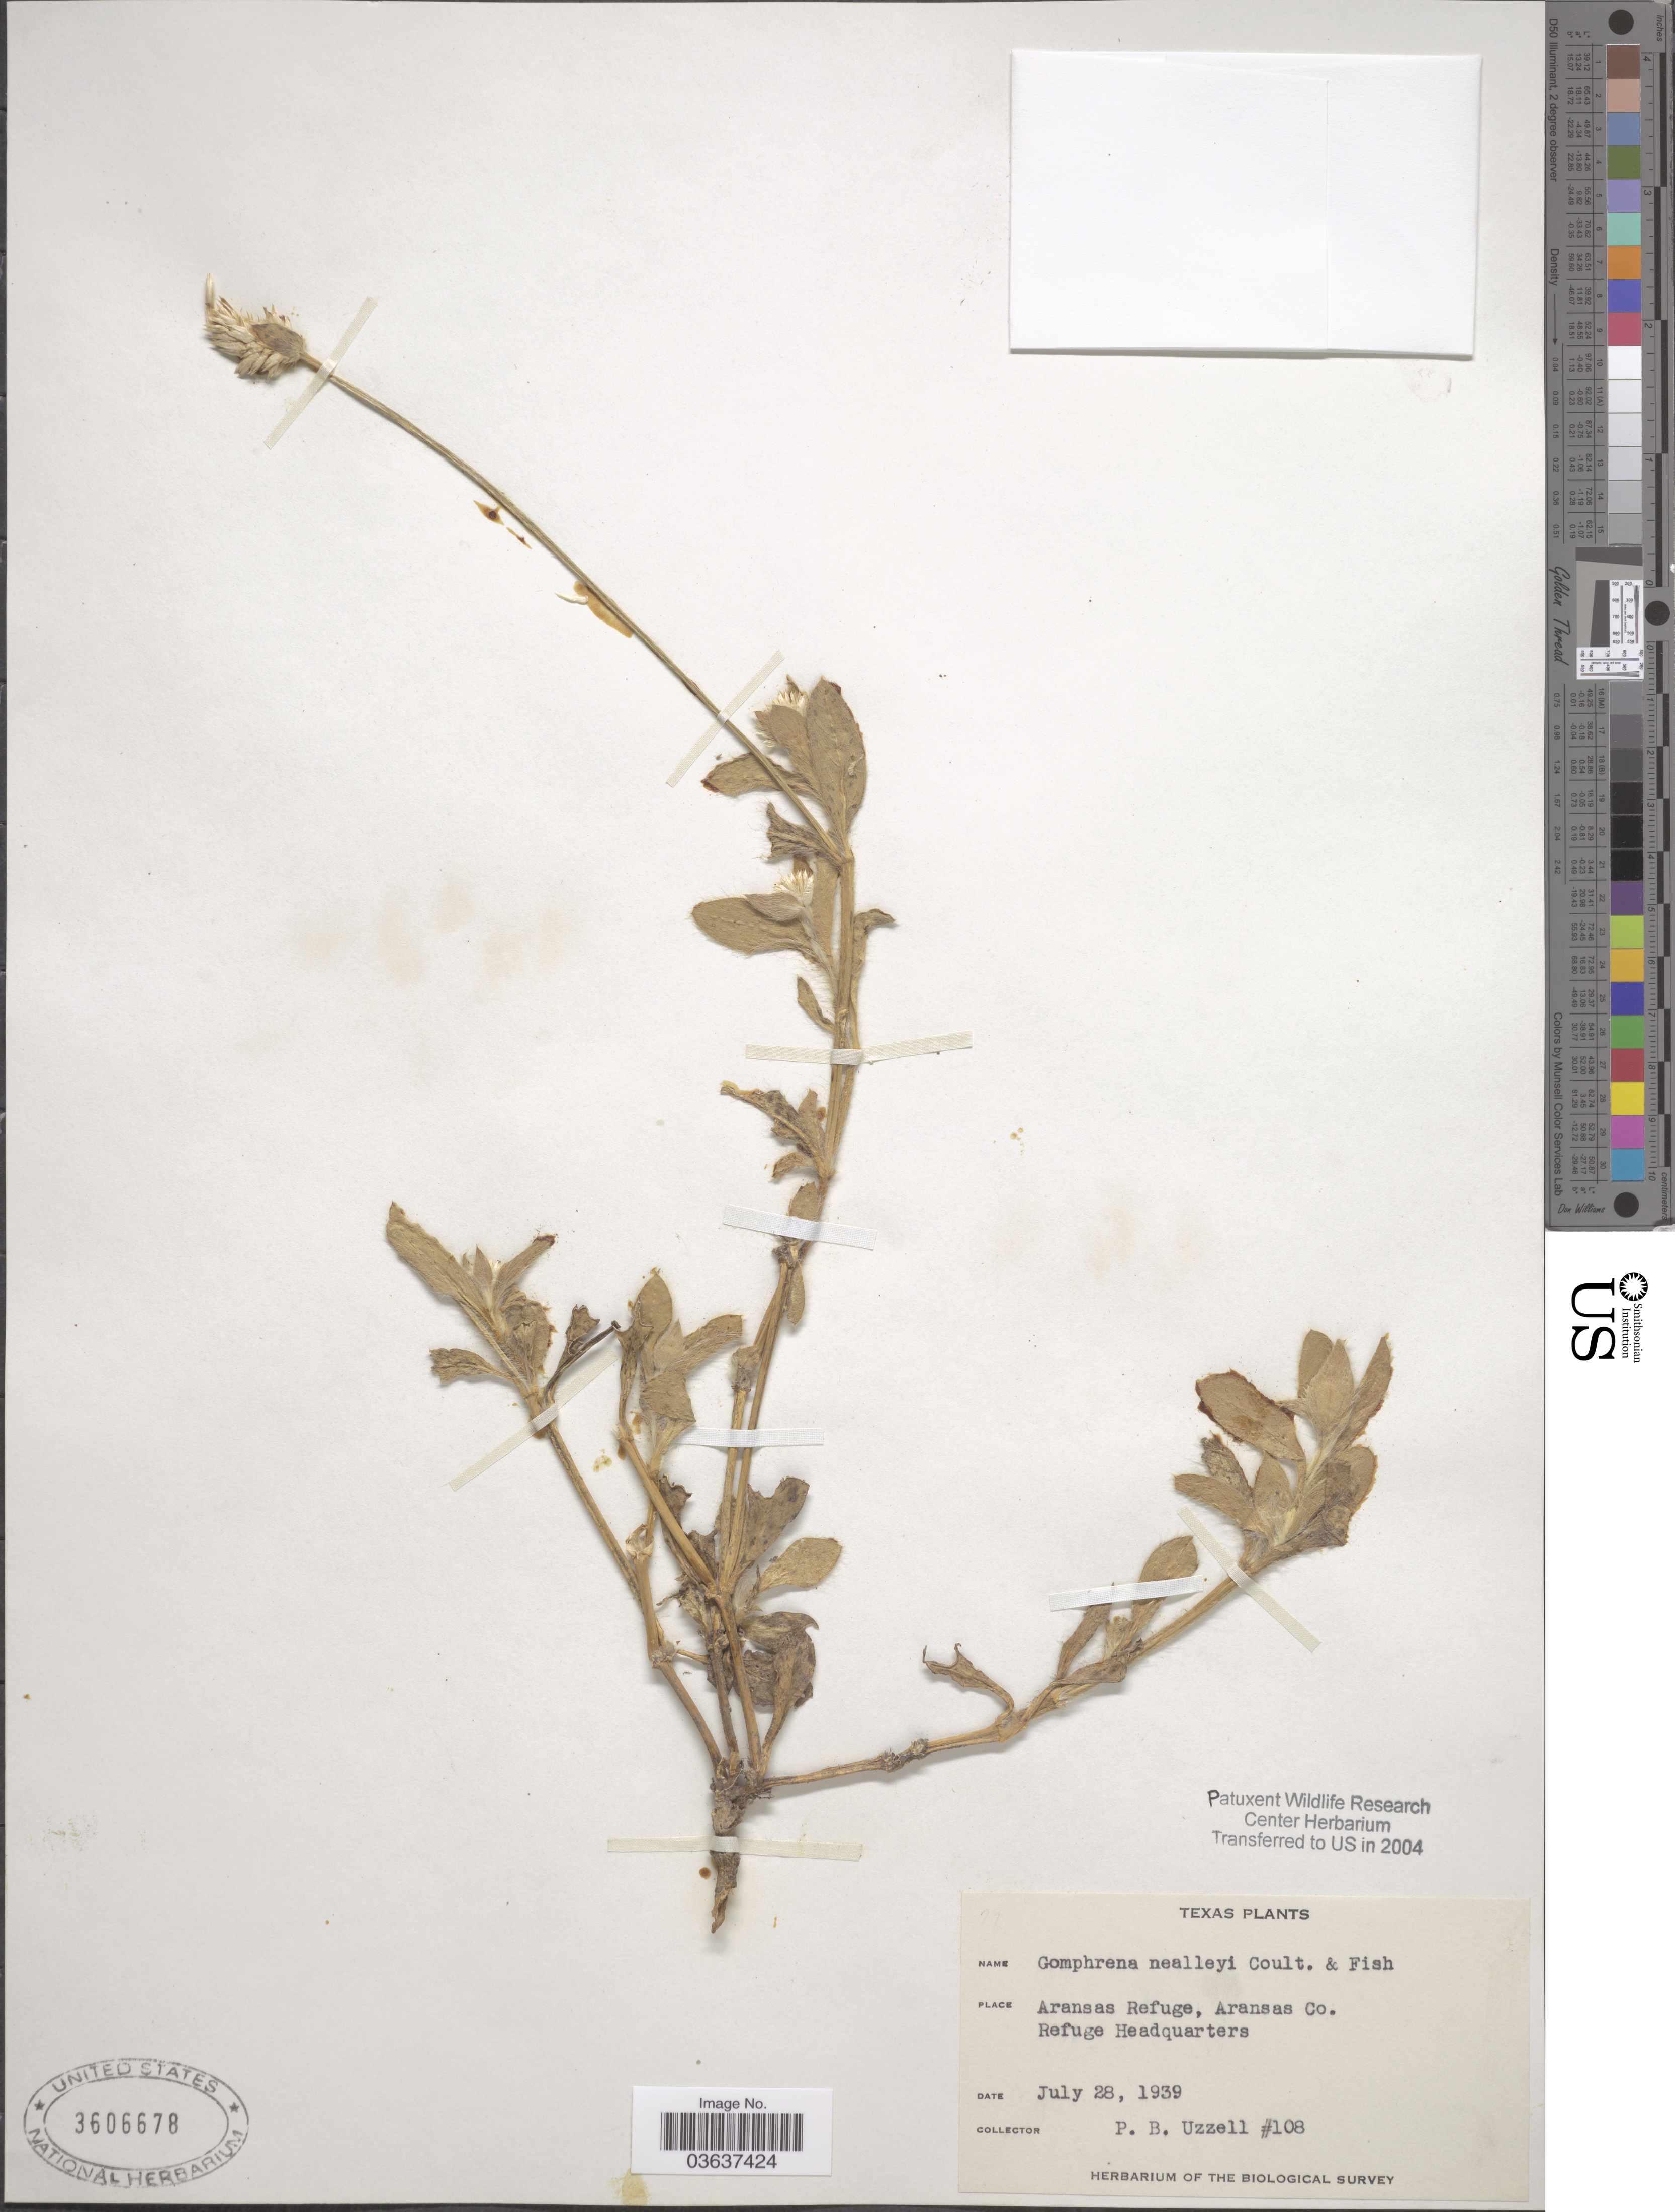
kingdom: Plantae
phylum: Tracheophyta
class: Magnoliopsida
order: Caryophyllales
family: Amaranthaceae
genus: Gomphrena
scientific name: Gomphrena nealleyi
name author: J.M. Coult. & Fisher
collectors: P. Uzzell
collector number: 108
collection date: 1939-07-28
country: United States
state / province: Texas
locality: Aransas Refuge, Aransas Co. Refuge Headquarters.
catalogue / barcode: US 3606678